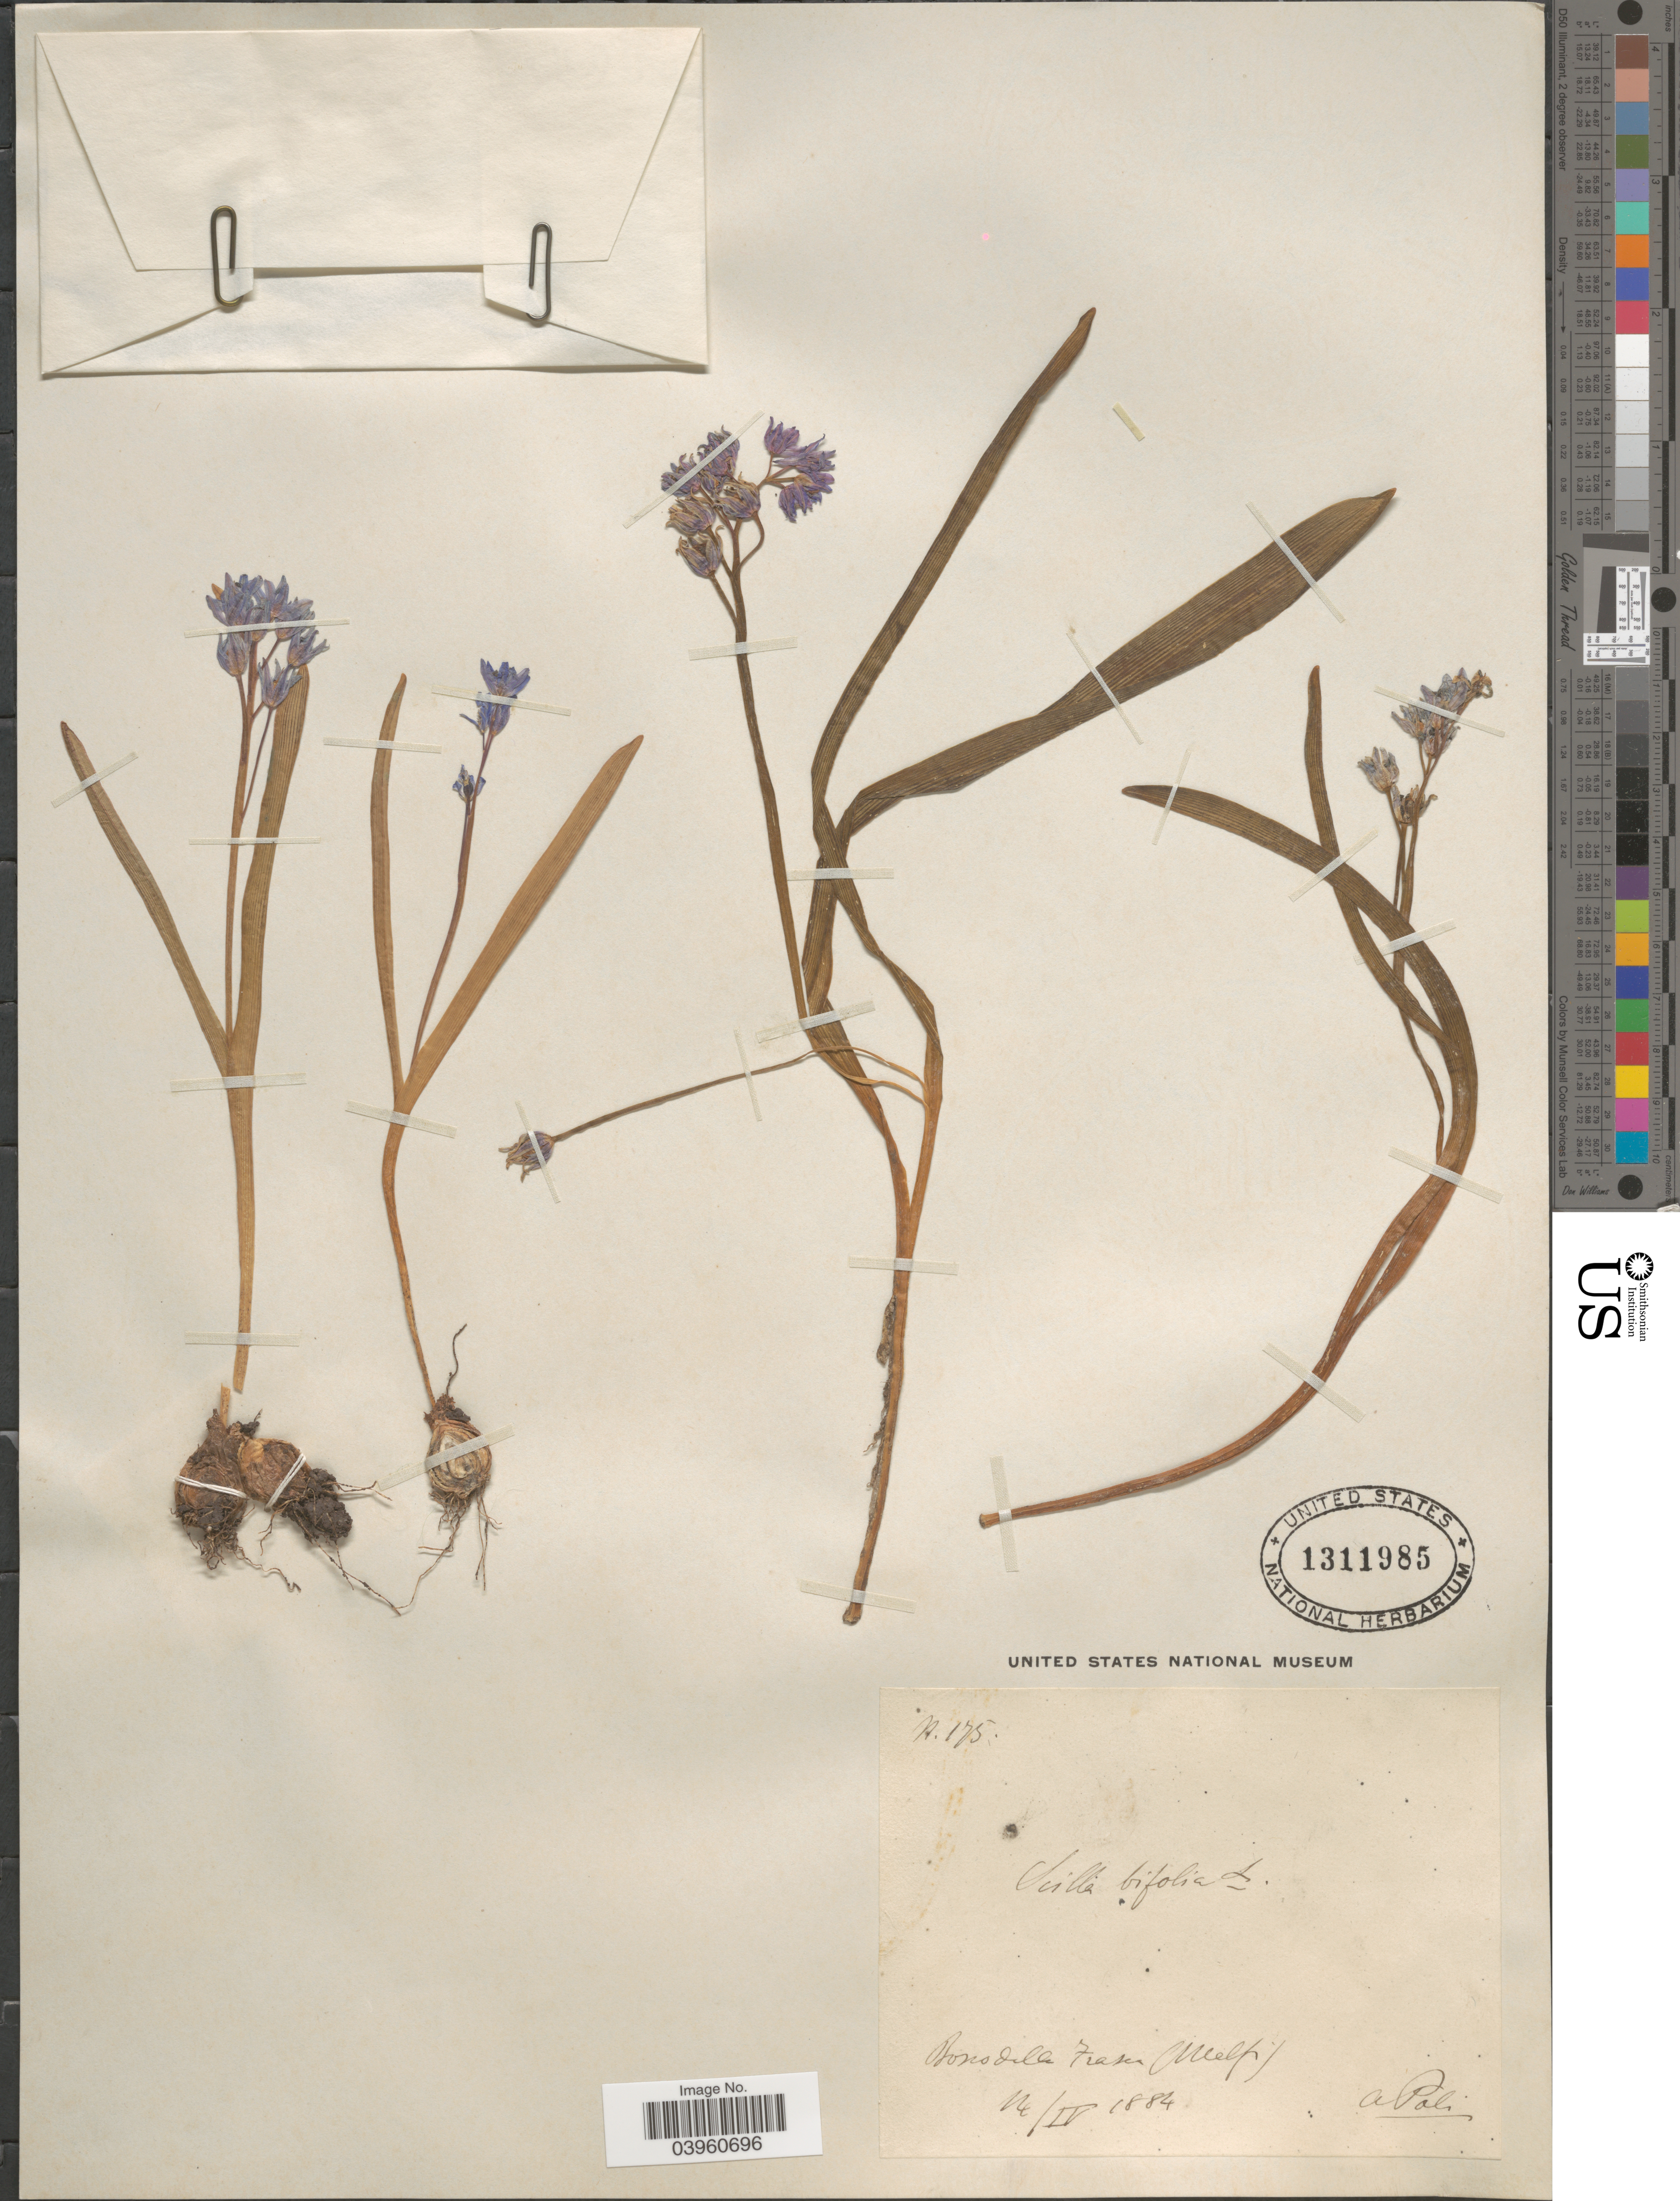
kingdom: Plantae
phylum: Tracheophyta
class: Liliopsida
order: Asparagales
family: Asparagaceae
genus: Scilla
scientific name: Scilla bifolia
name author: L.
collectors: A. Poli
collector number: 175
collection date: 1884-04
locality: Borsdille Fraser (Melfi). [interpreted]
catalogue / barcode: US 1311985